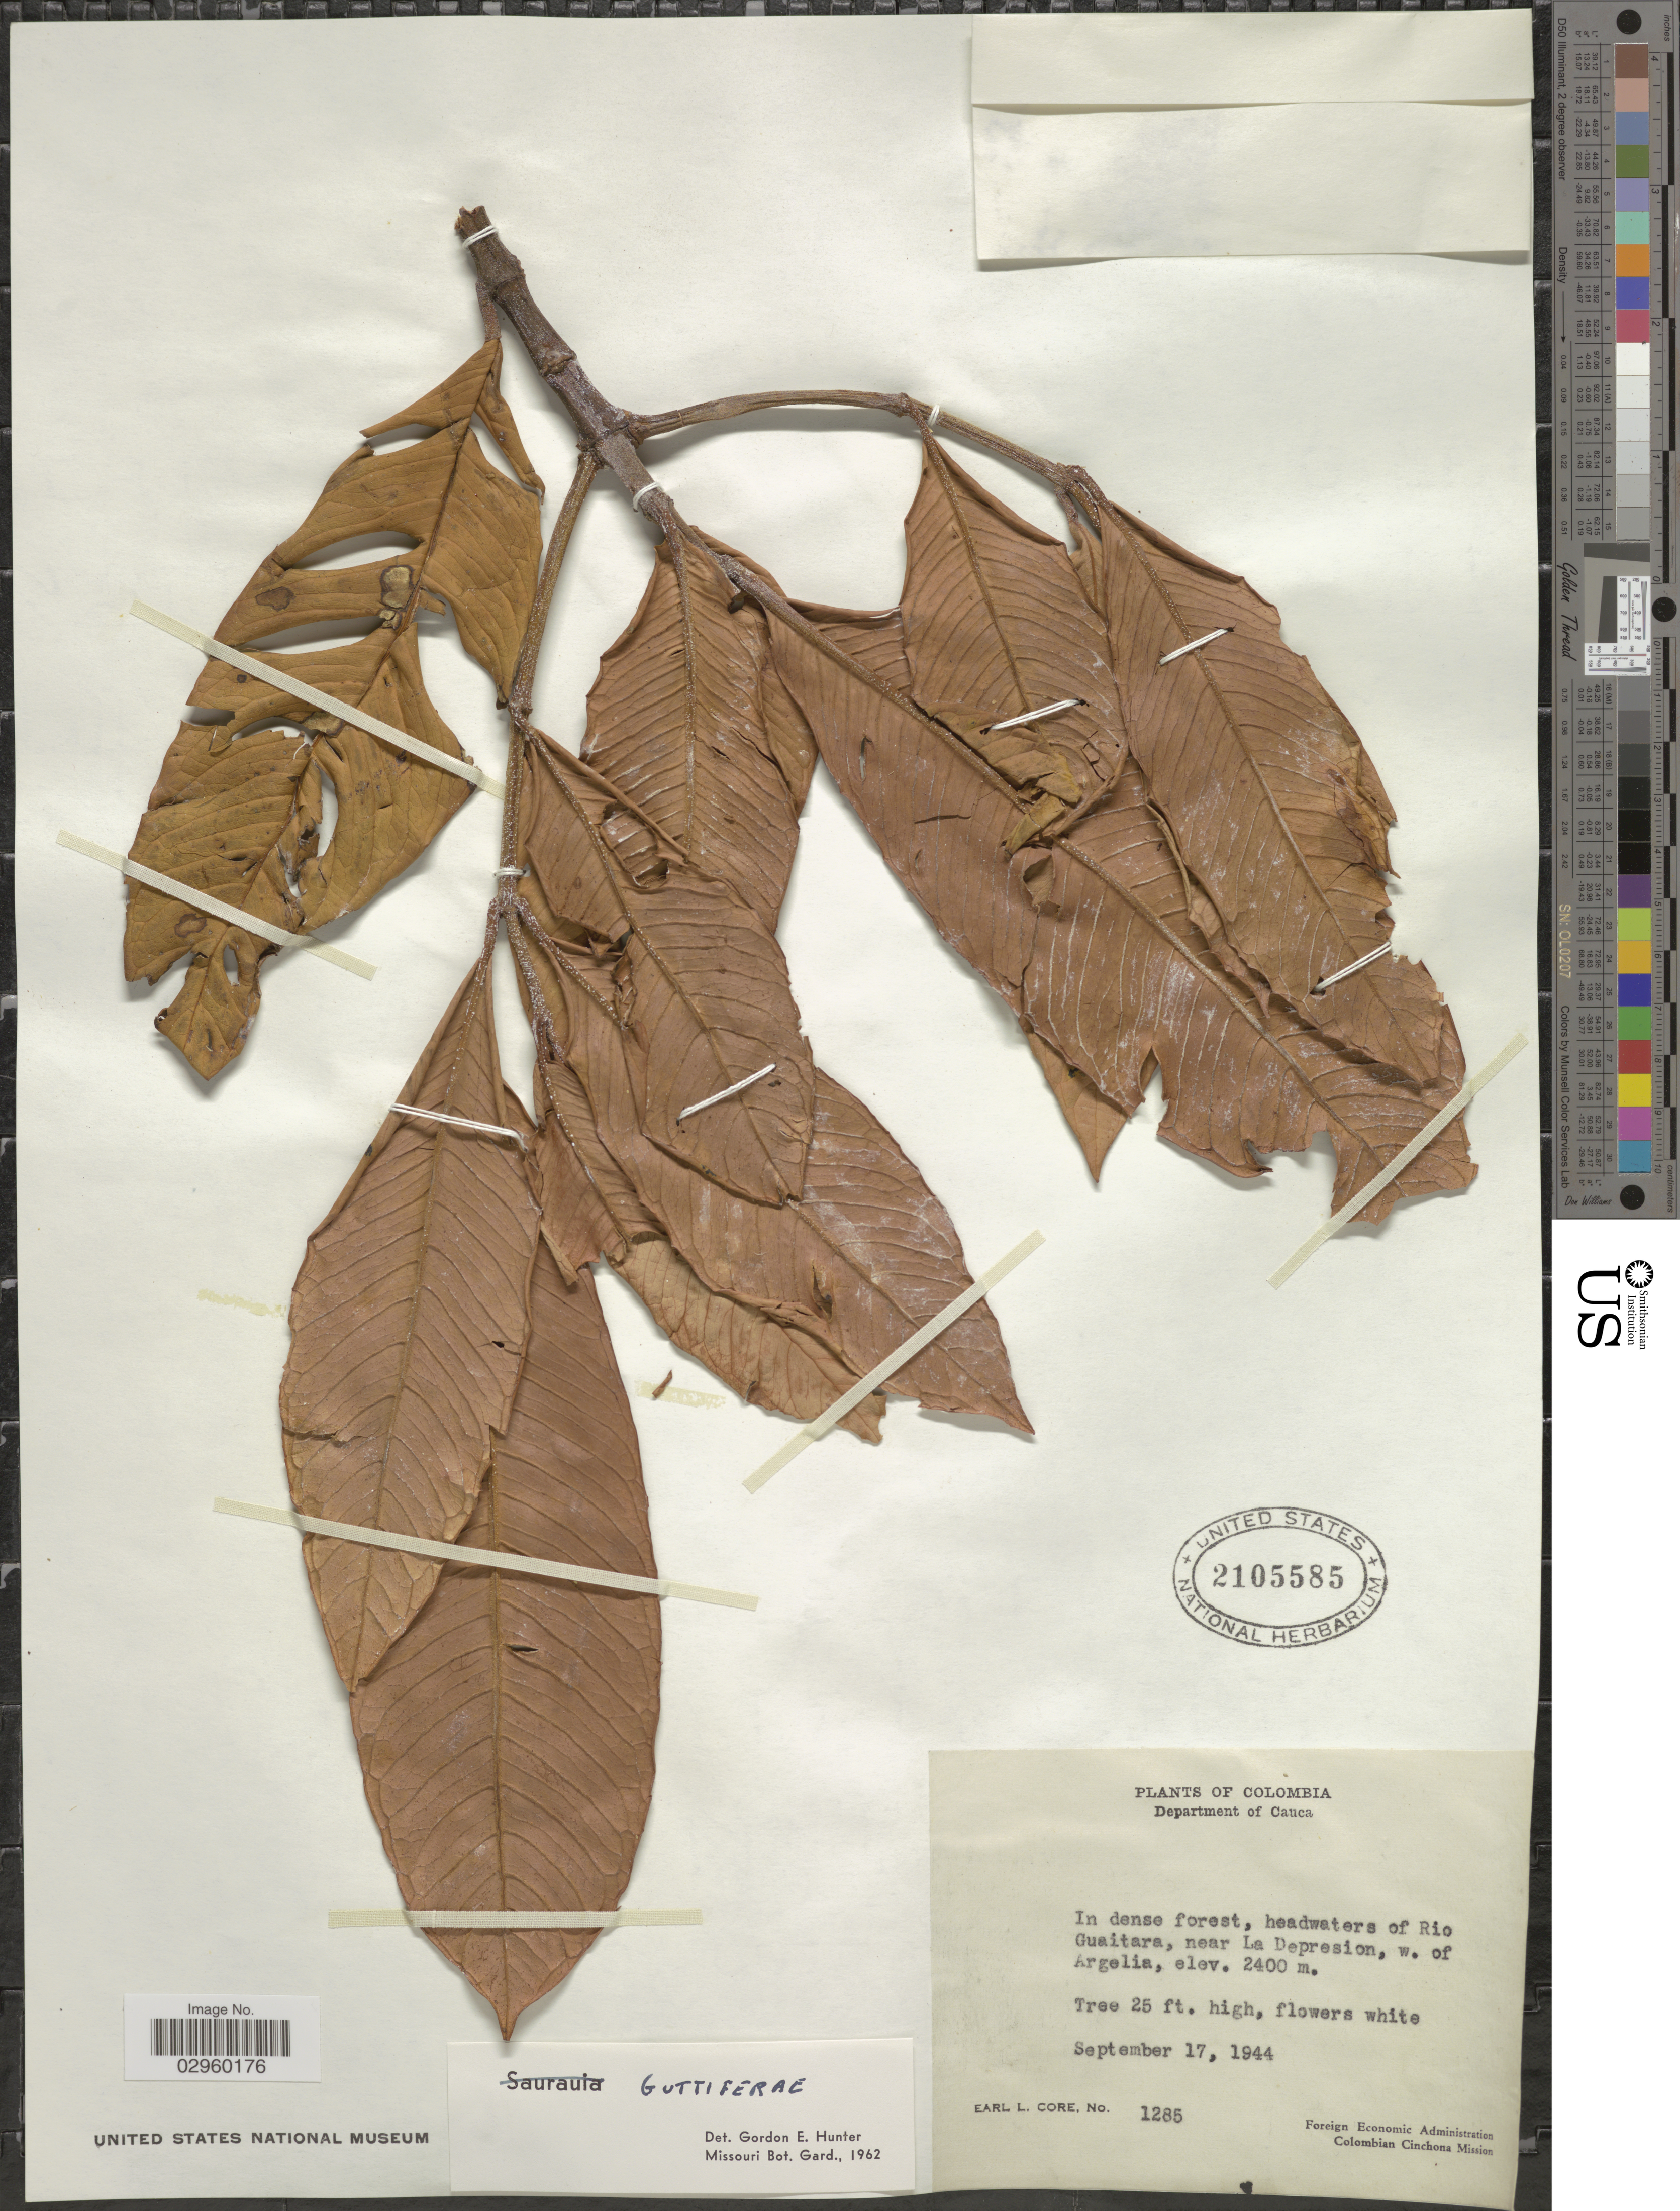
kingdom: Plantae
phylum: Tracheophyta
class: Magnoliopsida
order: Malpighiales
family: Clusiaceae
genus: Clusia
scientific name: Clusia sp.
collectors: E. L. Core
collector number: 1285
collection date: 1944-09-17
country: Colombia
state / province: Cauca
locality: Department of Cauca, In dens forest, headwaters of Rio Guaitara, near La Depresion, w. of Argelia.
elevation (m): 2400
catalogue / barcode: US 2105585